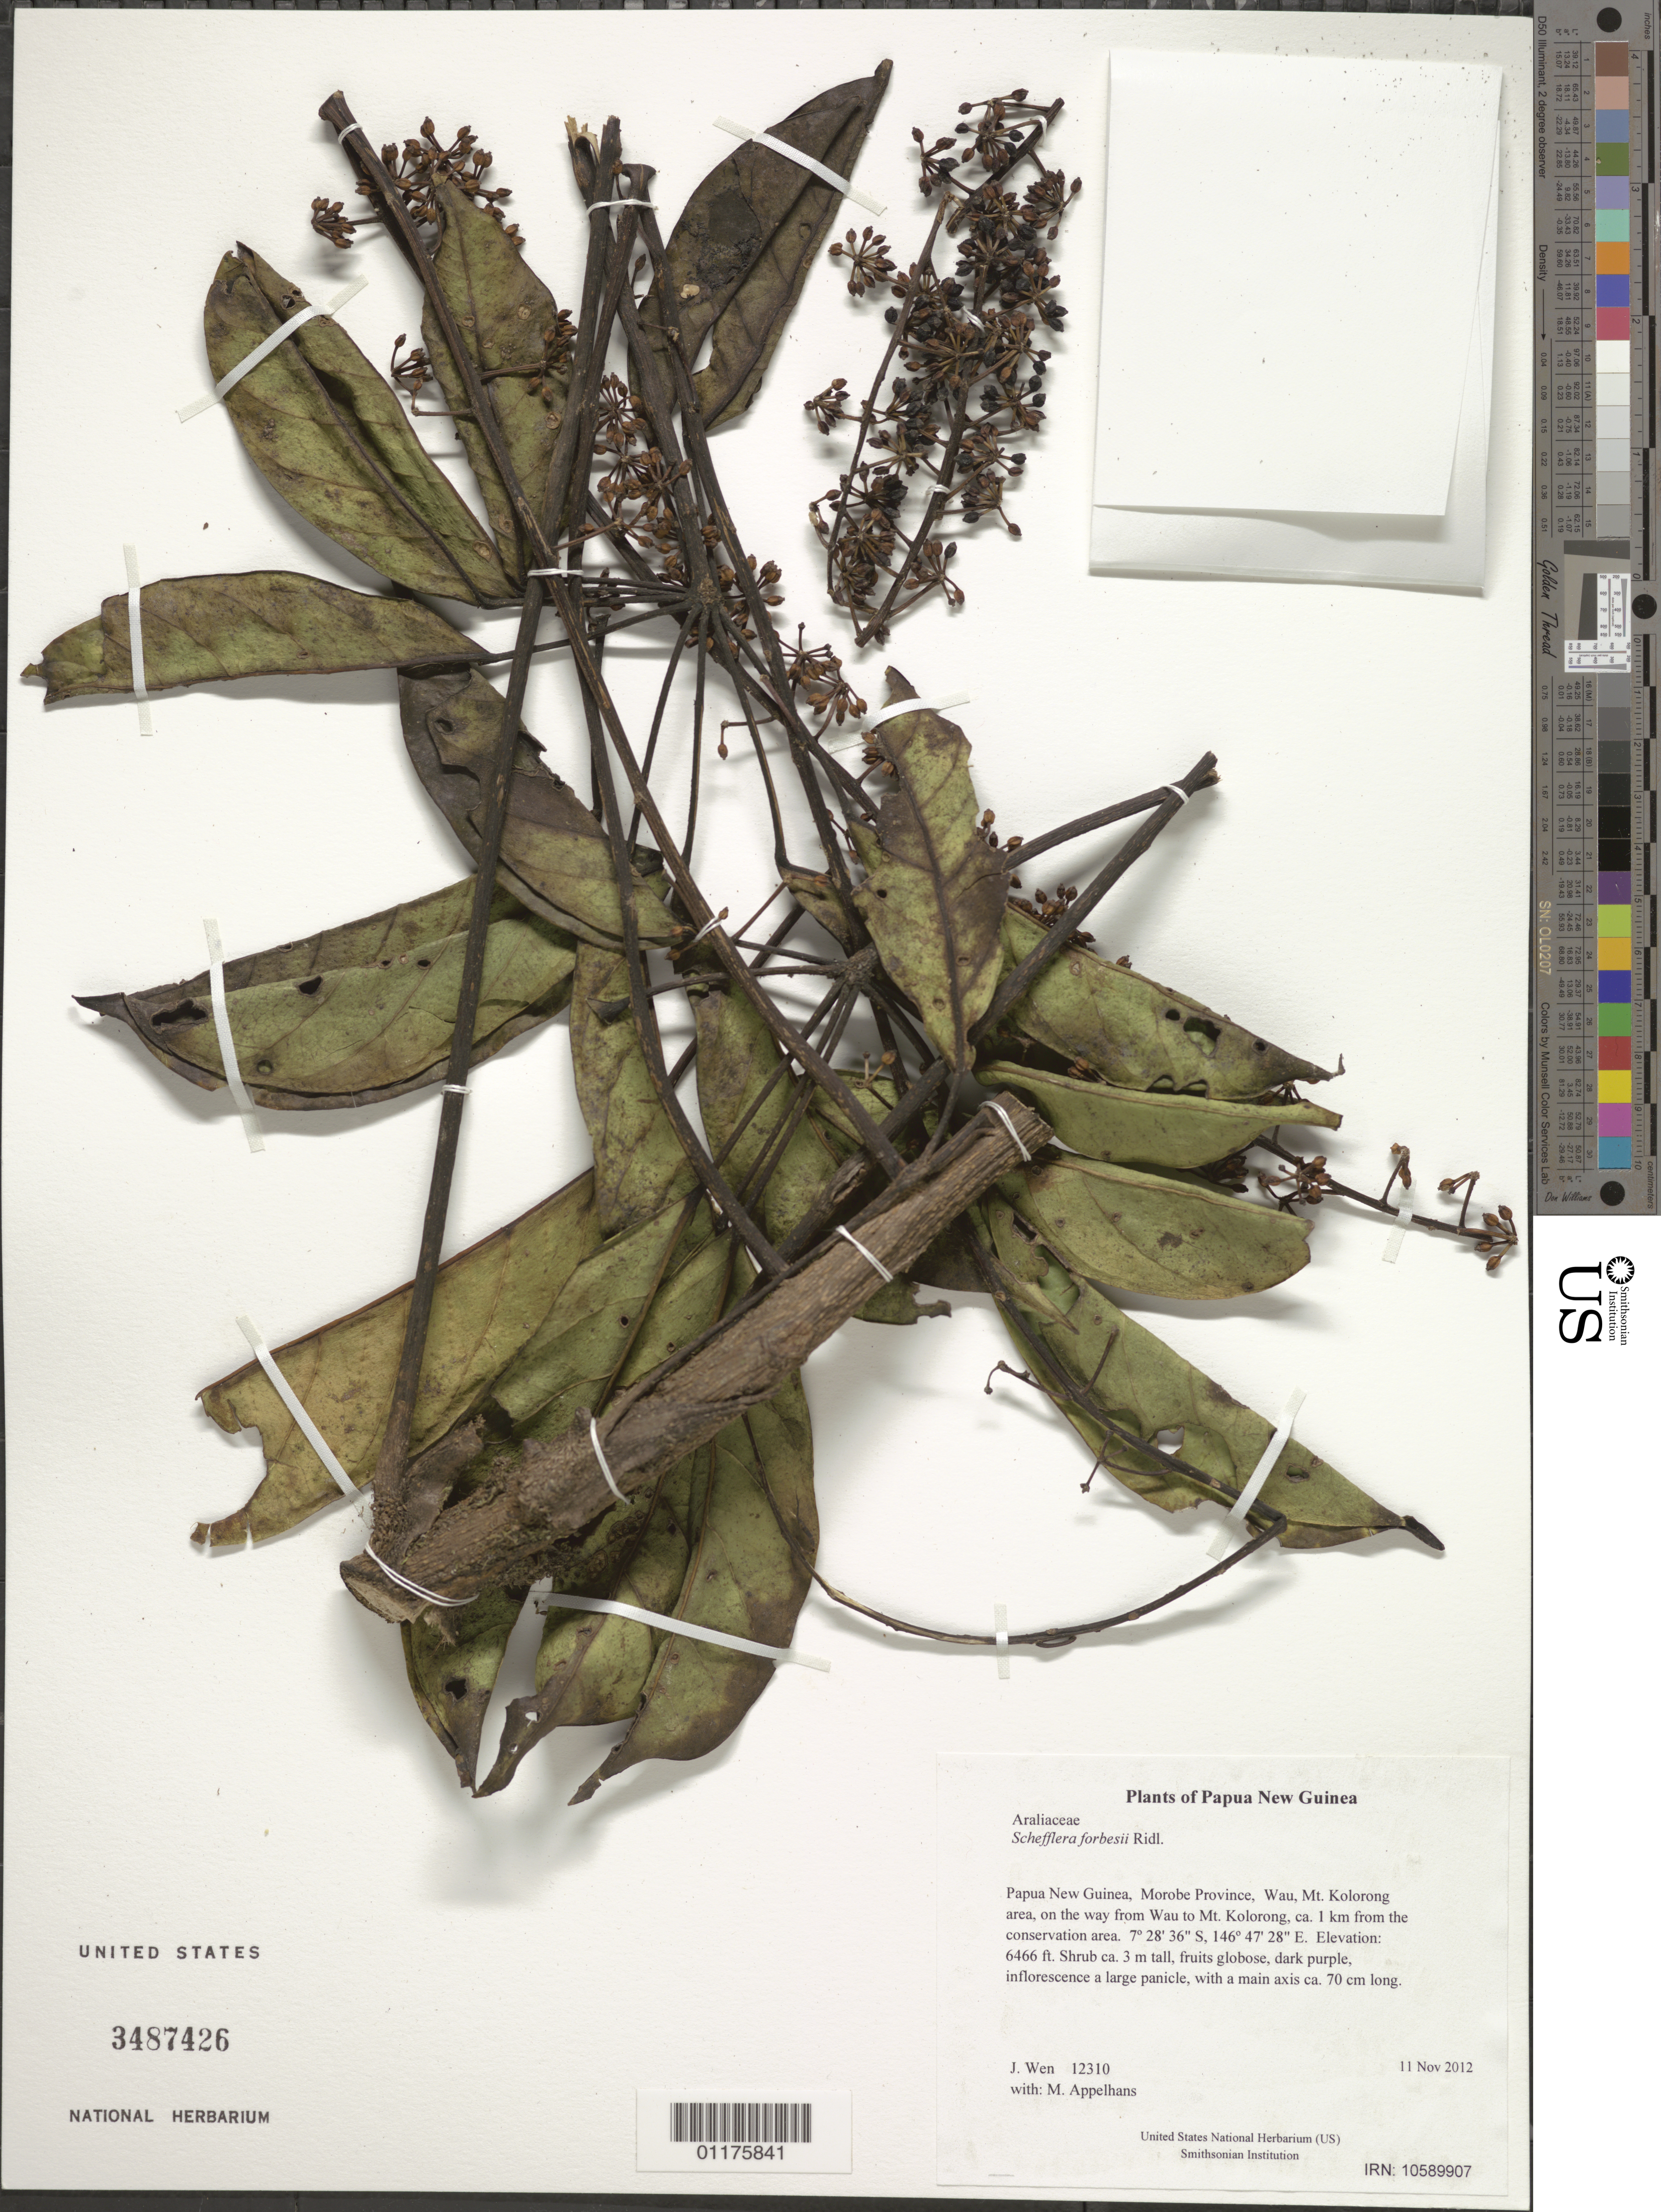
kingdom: Plantae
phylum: Tracheophyta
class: Magnoliopsida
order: Apiales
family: Araliaceae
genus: Heptapleurum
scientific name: Heptapleurum forbesii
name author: (Ridl.) Lowery & G. M. Plunkett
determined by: Wagner, W. L., (BOT), Smithsonian Institution - National Museum of Natural History (UNITED STATES)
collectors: M. Appelhans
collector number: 12310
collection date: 2012-11-11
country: Papua New Guinea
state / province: Morobe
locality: Wau, Mt. Kolorong area, on the way from Wau to Mt. Kolorong, ca. 1 km from the conservation area.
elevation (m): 1971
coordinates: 07 28.600 S, 146 47.468 E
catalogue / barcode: US 3487426